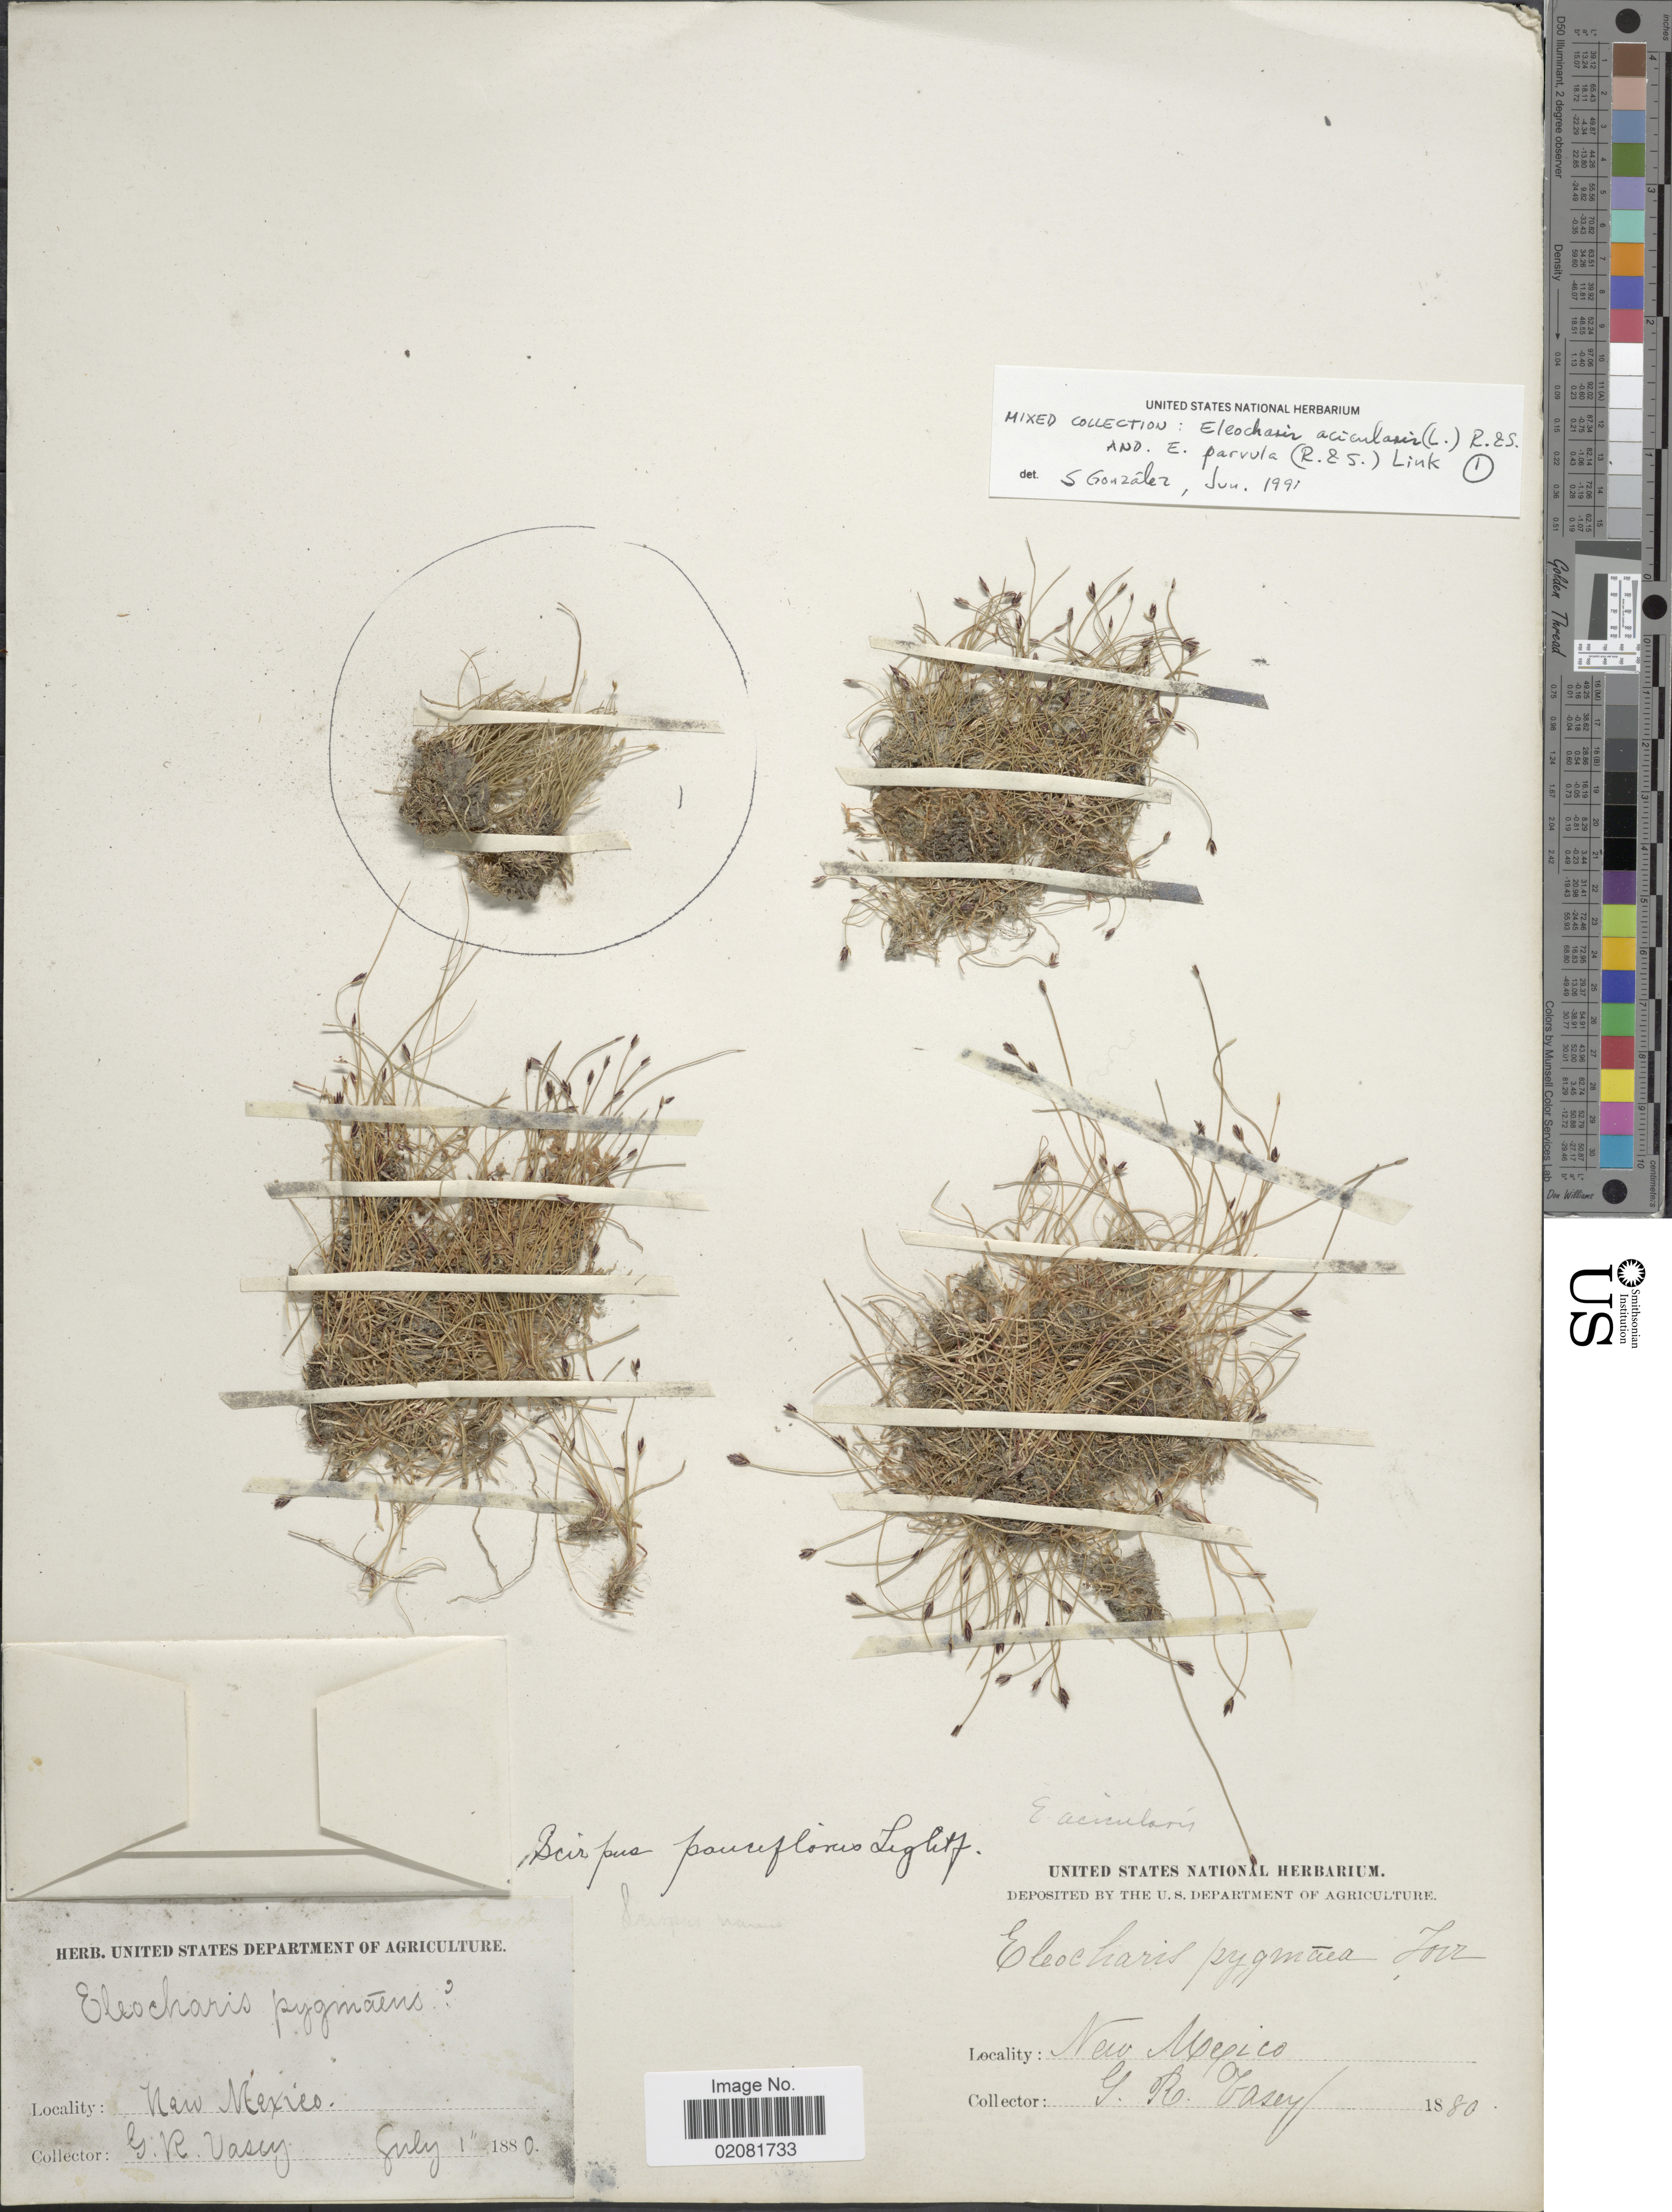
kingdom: Plantae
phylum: Tracheophyta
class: Liliopsida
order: Poales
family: Cyperaceae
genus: Eleocharis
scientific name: Eleocharis acicularis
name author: (L.) Roem. & Schult.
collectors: G. R. Vasey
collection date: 1880-07-01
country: United States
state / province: New Mexico